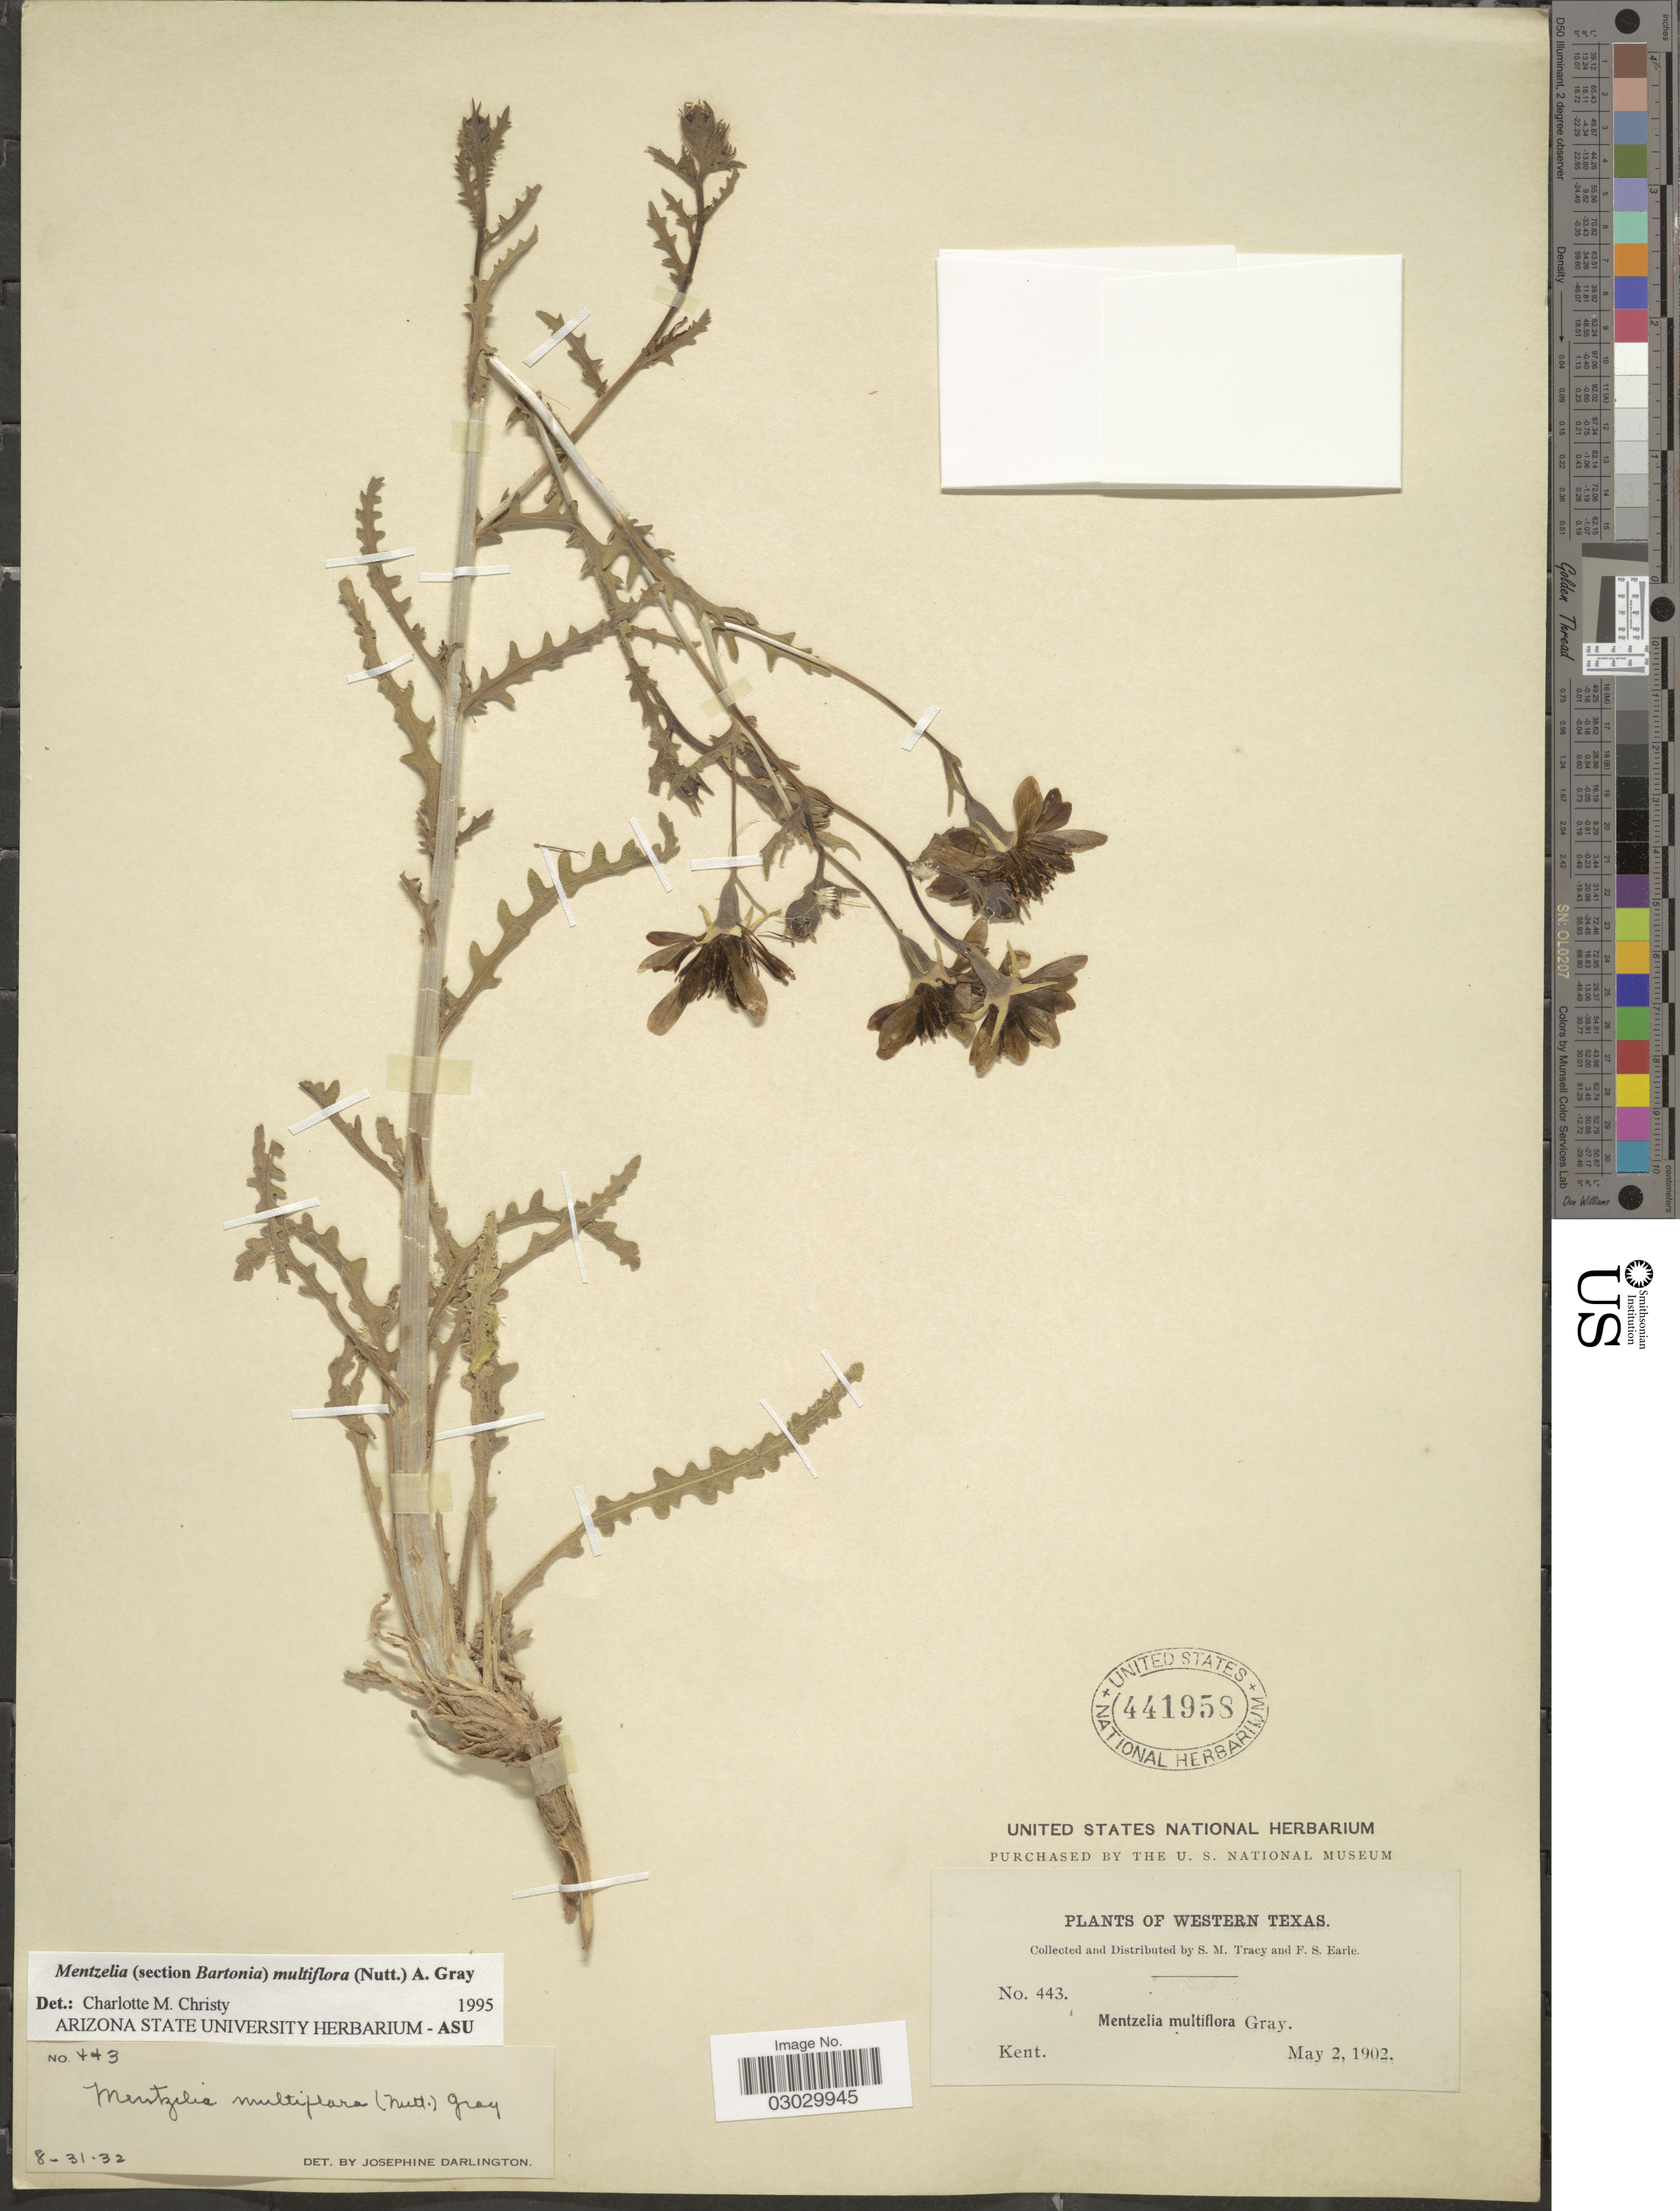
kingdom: Plantae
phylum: Tracheophyta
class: Magnoliopsida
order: Cornales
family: Loasaceae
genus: Mentzelia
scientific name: Mentzelia multiflora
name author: (Nutt.) A. Gray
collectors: S. M. Tracy & F. S. Earle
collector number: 443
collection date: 1902-05-02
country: United States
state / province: Texas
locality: Western Texas. Kent.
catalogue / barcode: US 441958